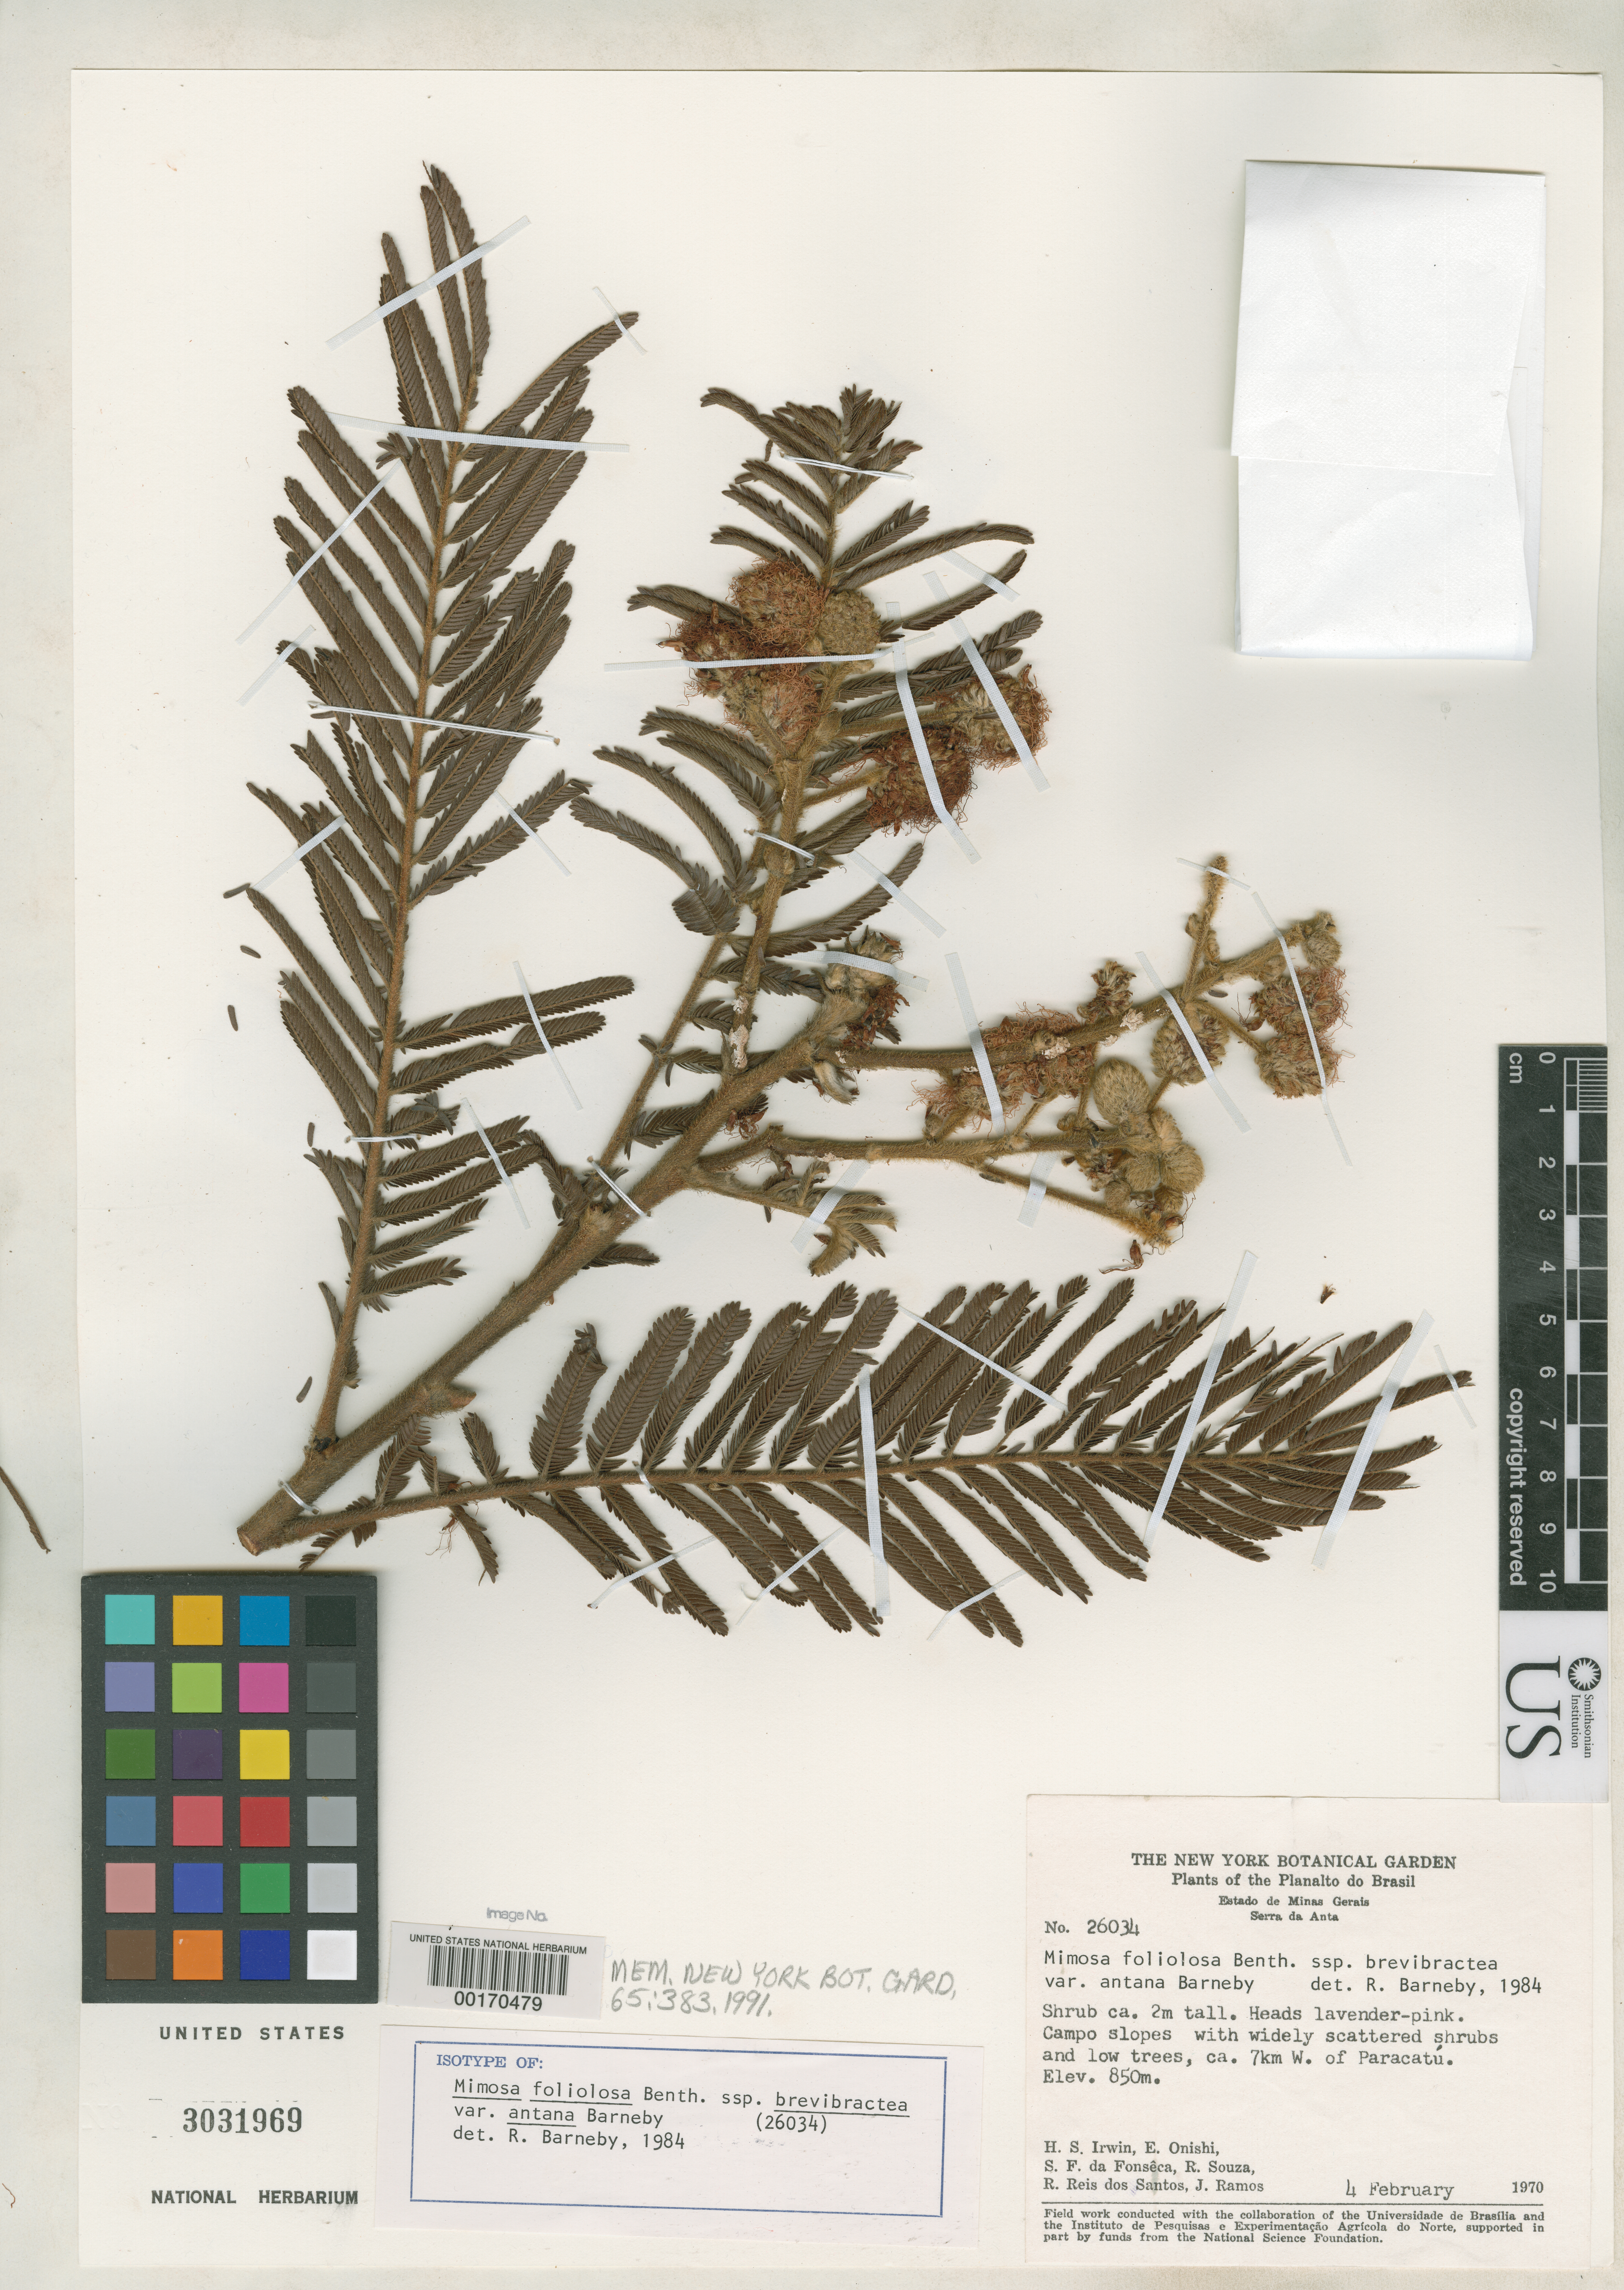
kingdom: Plantae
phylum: Tracheophyta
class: Magnoliopsida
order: Fabales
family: Fabaceae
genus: Mimosa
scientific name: Mimosa foliolosa subsp. brevibractea var. antana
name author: Barneby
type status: Isotype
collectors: H. Irwin, S. F. Fonsêca, R. Souza, R. G. P. Santos, J. F. Ramos & E. Onishi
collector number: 26034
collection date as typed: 04 Feb 1970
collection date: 1970-02-04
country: Brazil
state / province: Minas Gerais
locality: Serra da Anta, ca. 7 km W of Paracatu.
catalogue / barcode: US 3031969